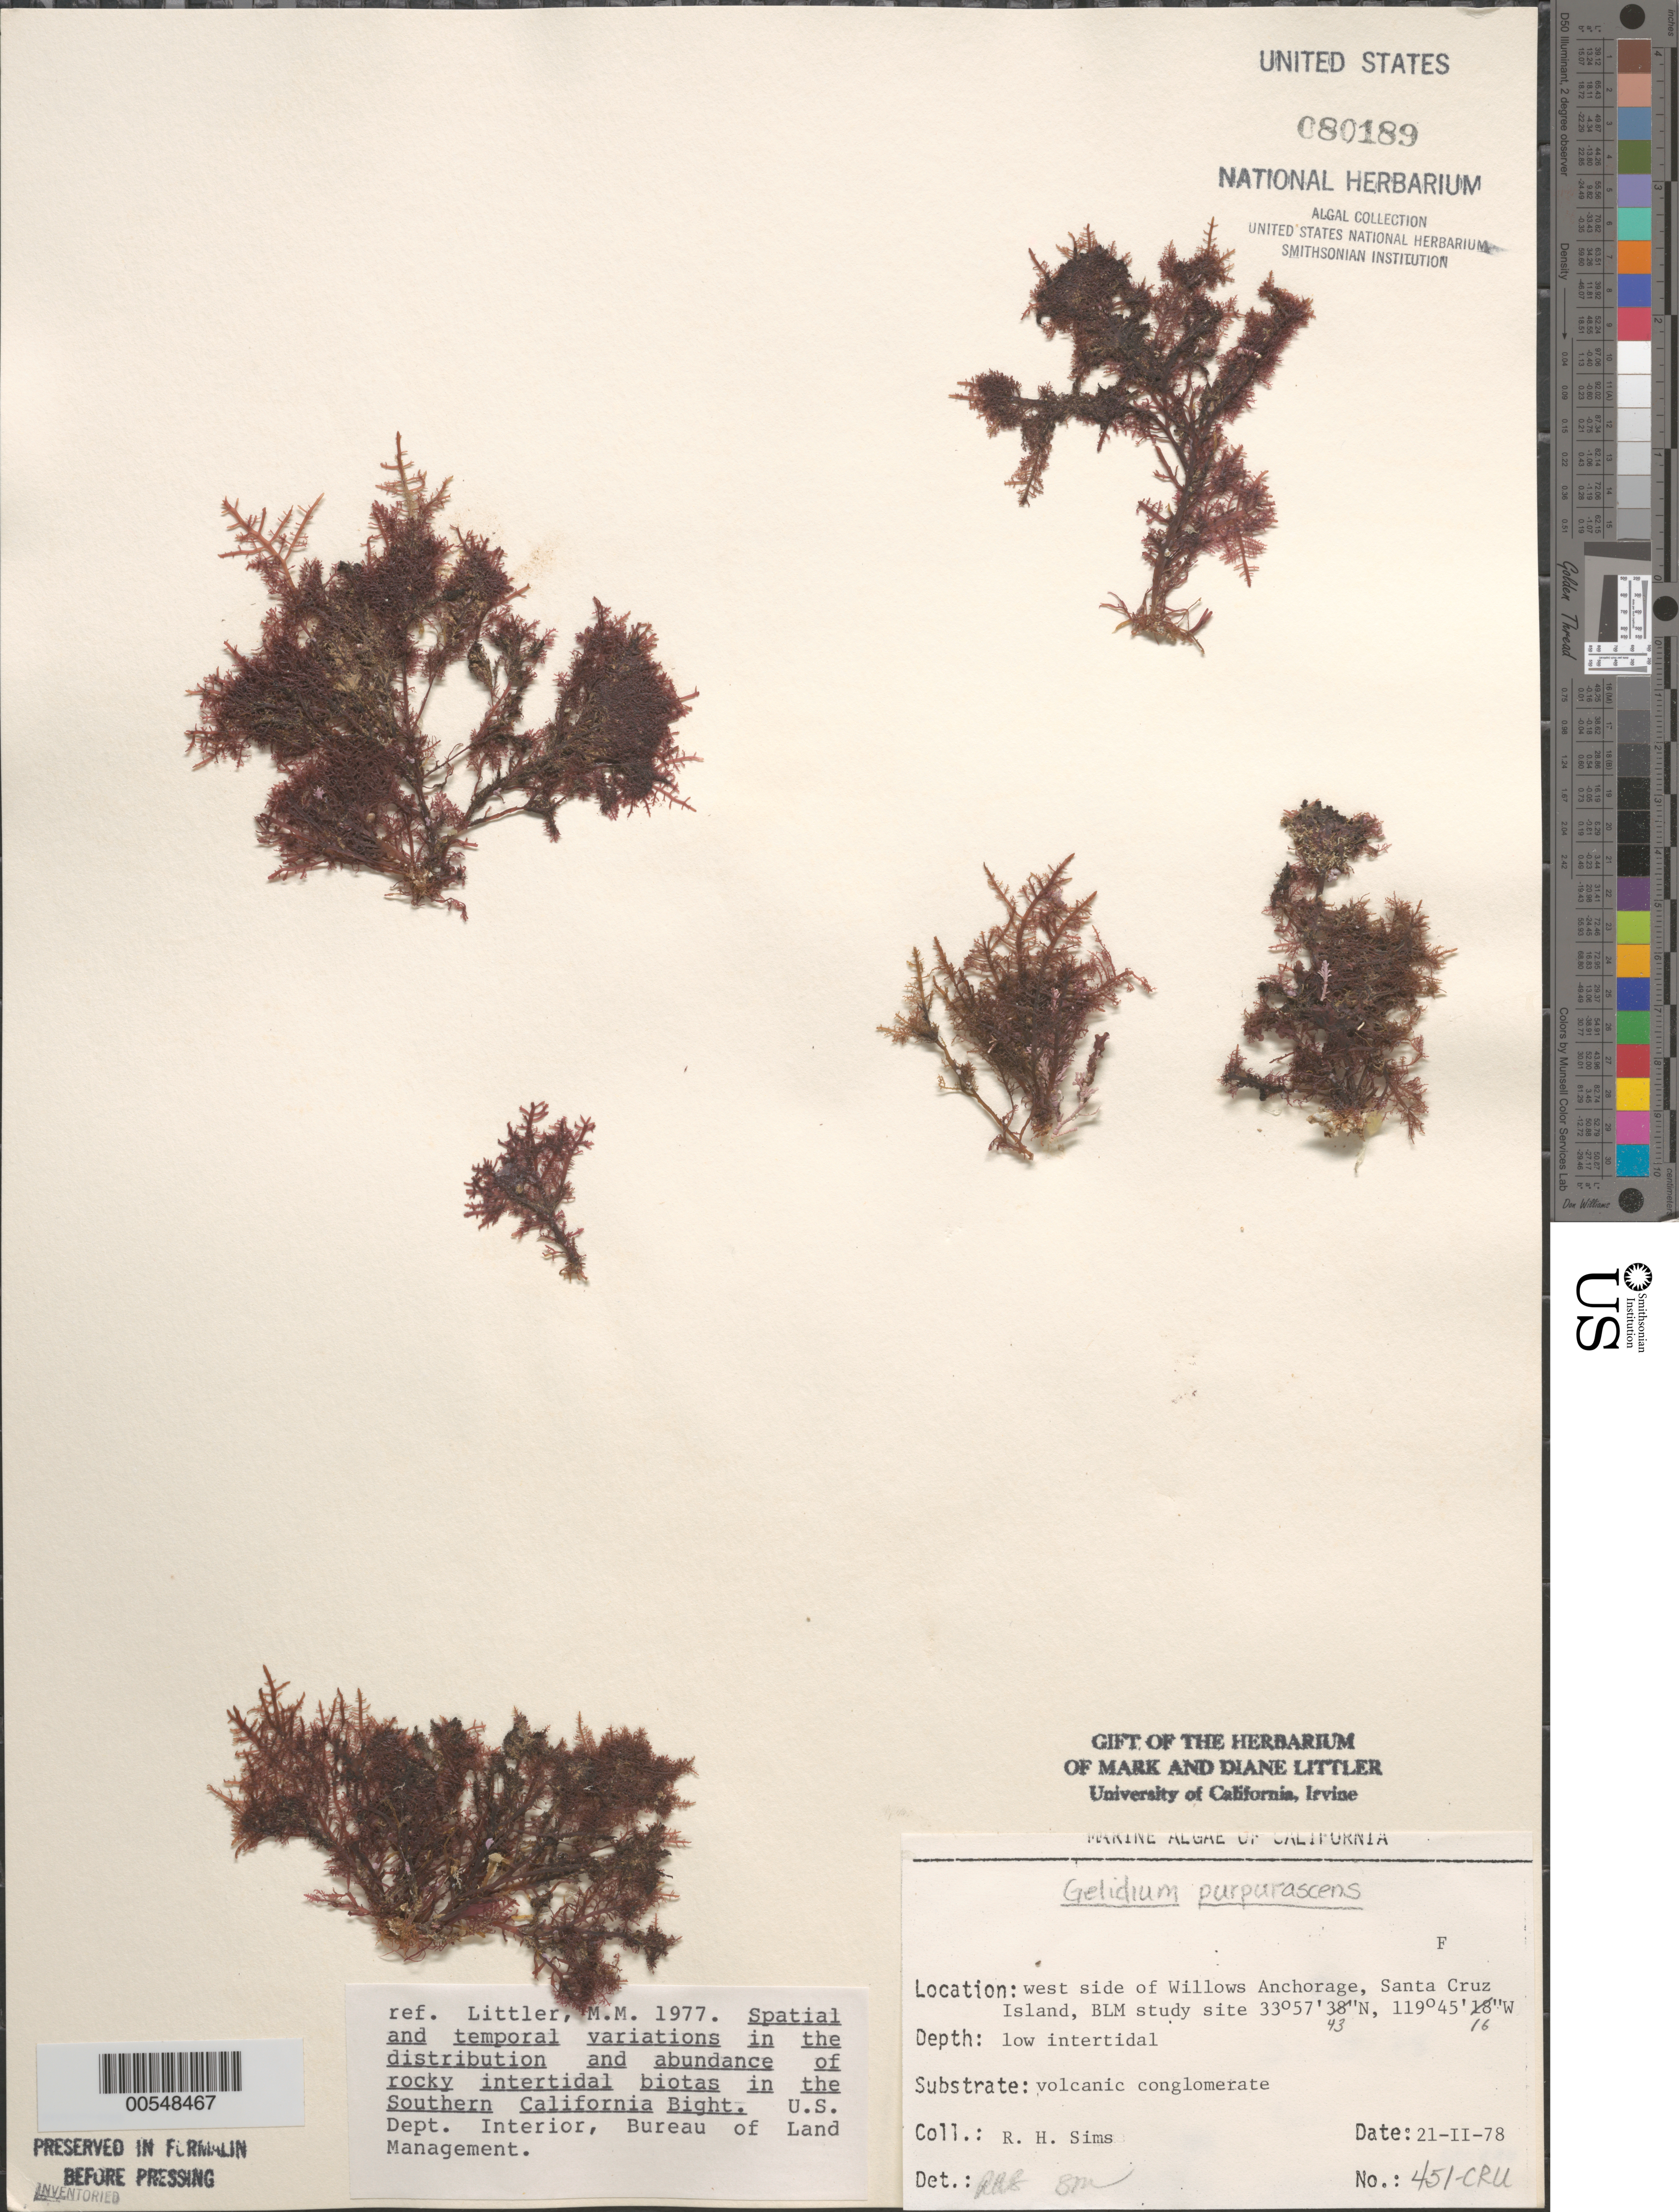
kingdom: Plantae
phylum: Rhodophyta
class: Florideophyceae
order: Gelidiales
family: Gelidiaceae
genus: Gelidium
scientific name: Gelidium purpurascens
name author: N.L. Gardner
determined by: Sims, Robert H.; Murray, S. N.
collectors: R. H. Sims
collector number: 451-cru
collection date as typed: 21 Feb 1978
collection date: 1978-02-21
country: United States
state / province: California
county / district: Santa Barbara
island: Santa Cruz Island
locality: Willows Anchorage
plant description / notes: BLM-SOCALBIGHT Rocky Intertidal Survey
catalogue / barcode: US 80189